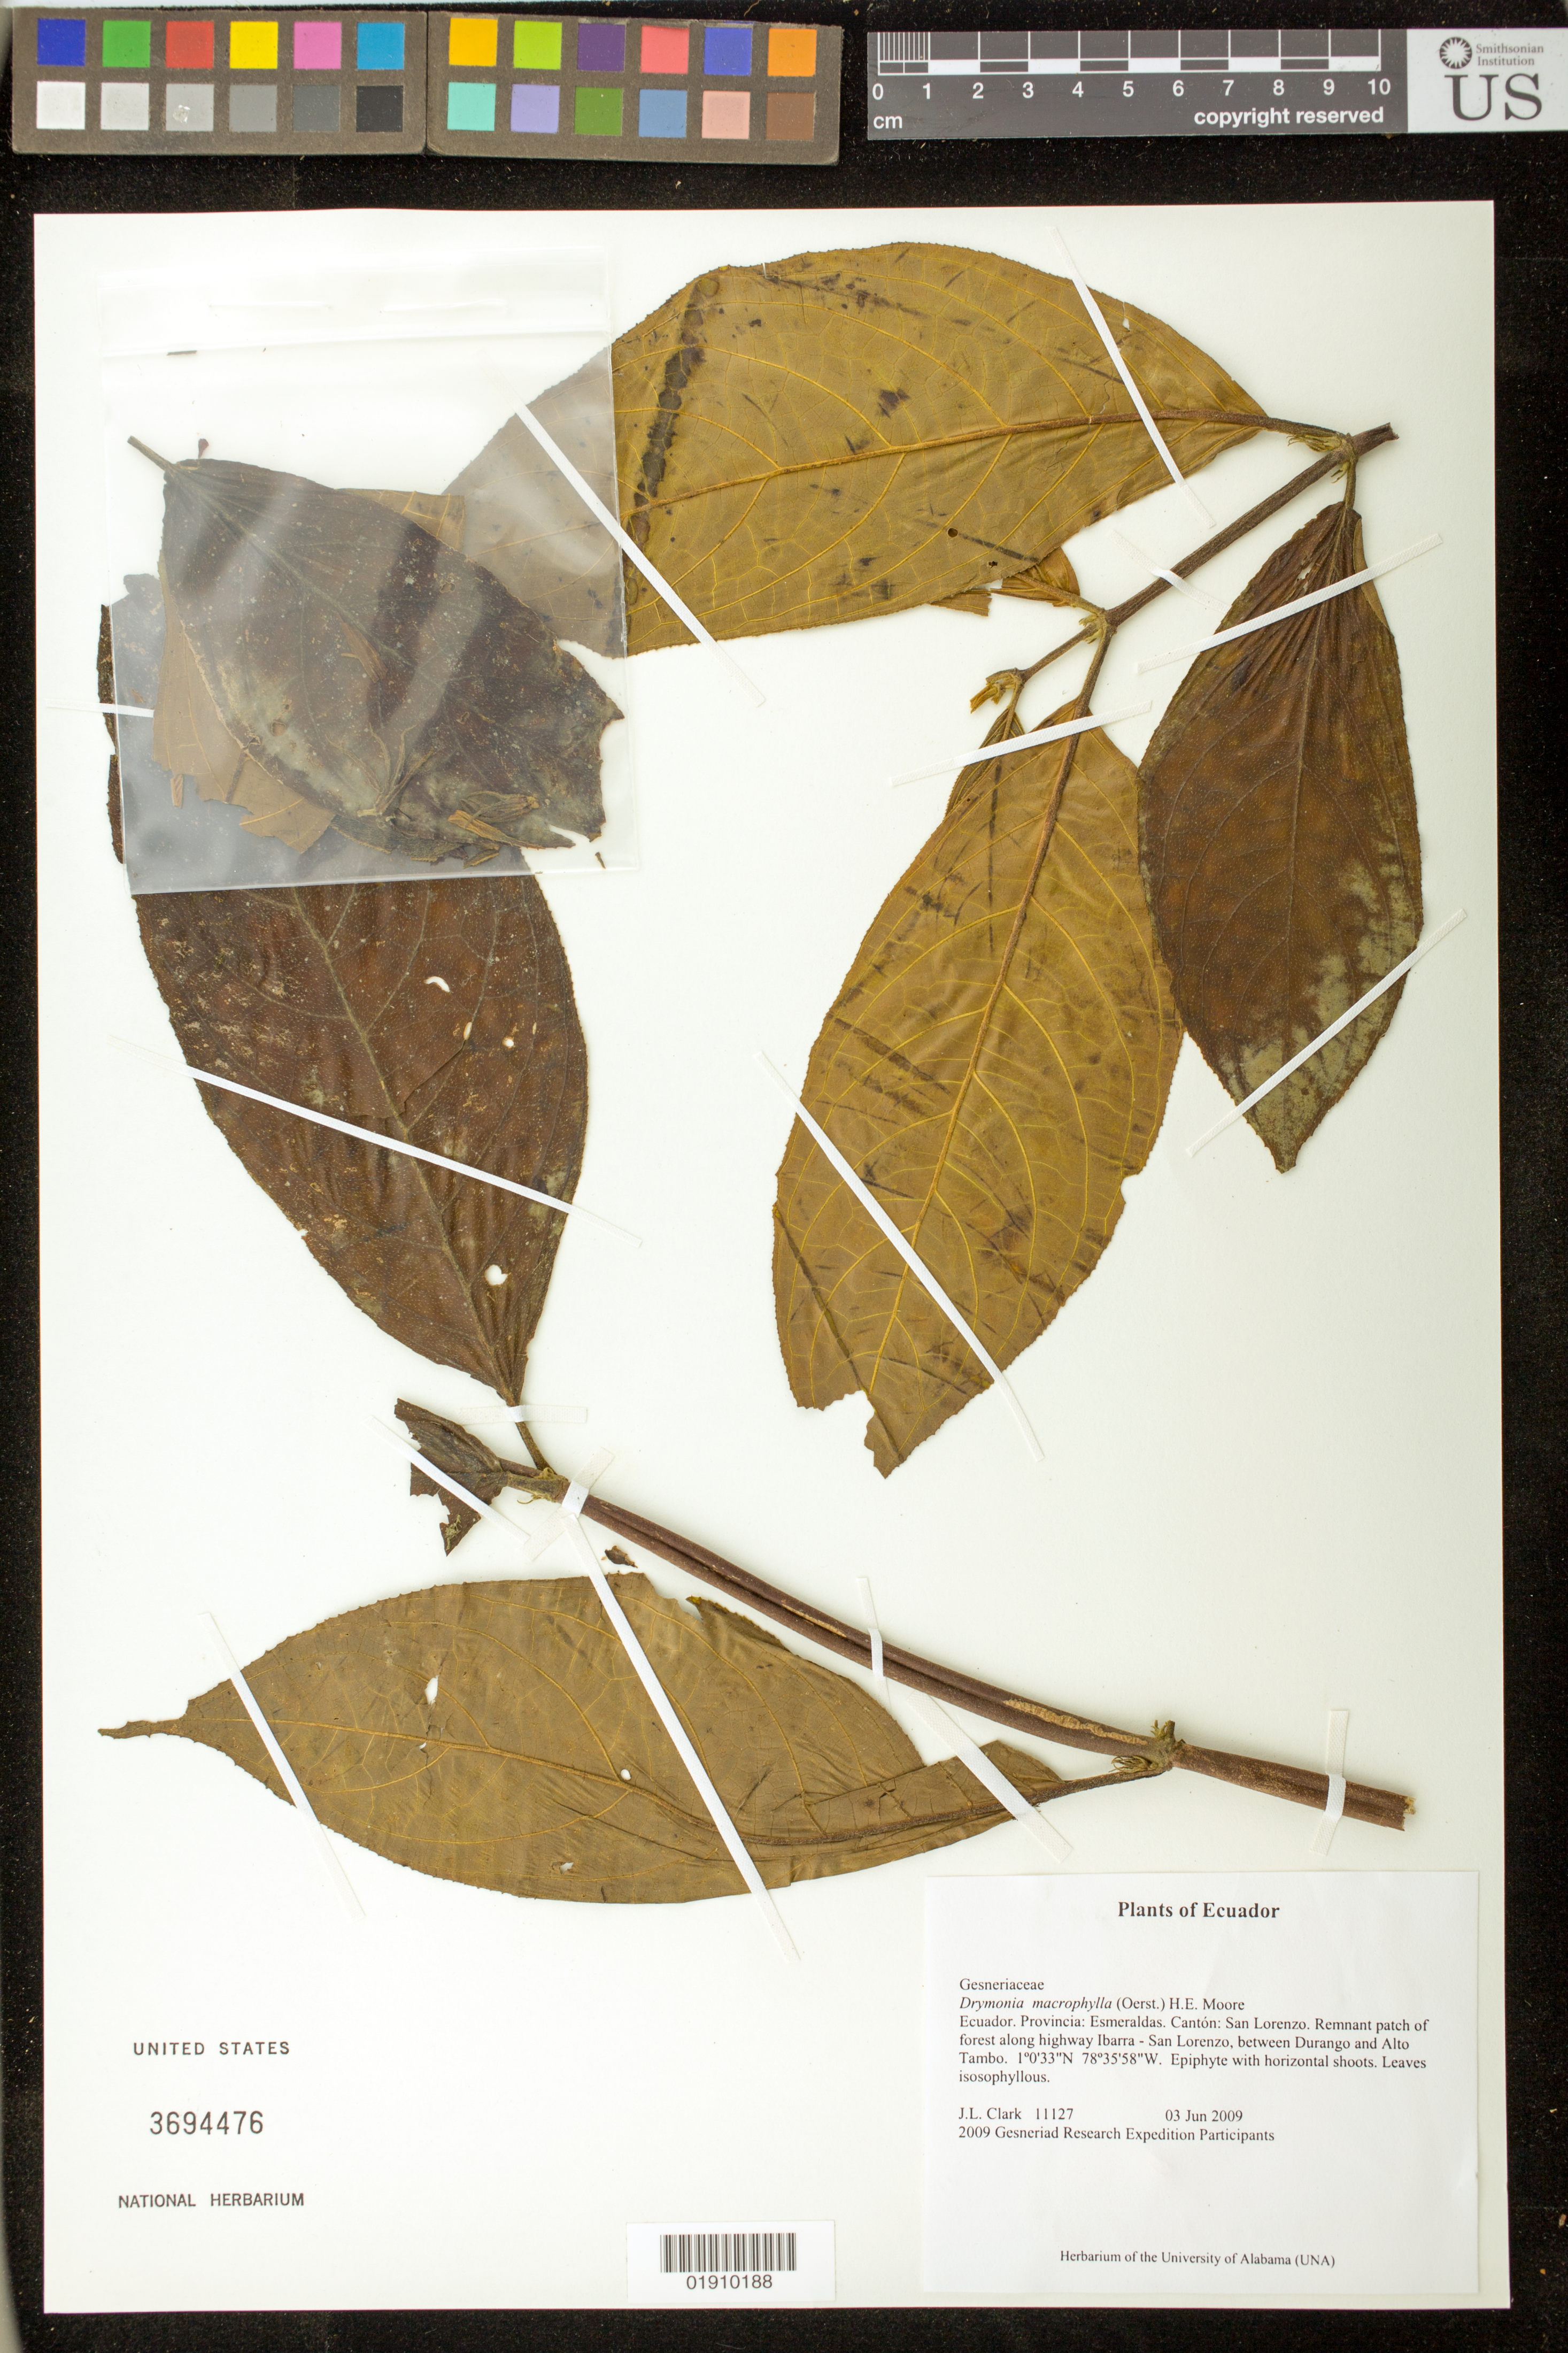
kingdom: Plantae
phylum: Tracheophyta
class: Magnoliopsida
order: Lamiales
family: Gesneriaceae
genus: Drymonia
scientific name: Drymonia longiflora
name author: J.L. Clark & Clavijo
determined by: Skog, Laurence E.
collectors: J. L. Clark & 2009 Gesneriad Research Expedition Participants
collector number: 11127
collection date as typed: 03 Jun 2009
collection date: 2009-06-03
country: Ecuador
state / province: Esmeraldas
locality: Ecuador. Provincia: Esmeraldas. Canton: San Lorenzo. Remnant patch of forest along highway Ibarra-San Lorenzo, between Durango and Alto Tambo.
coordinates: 1 0 33 N, 78 35 58 W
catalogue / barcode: US 3694476